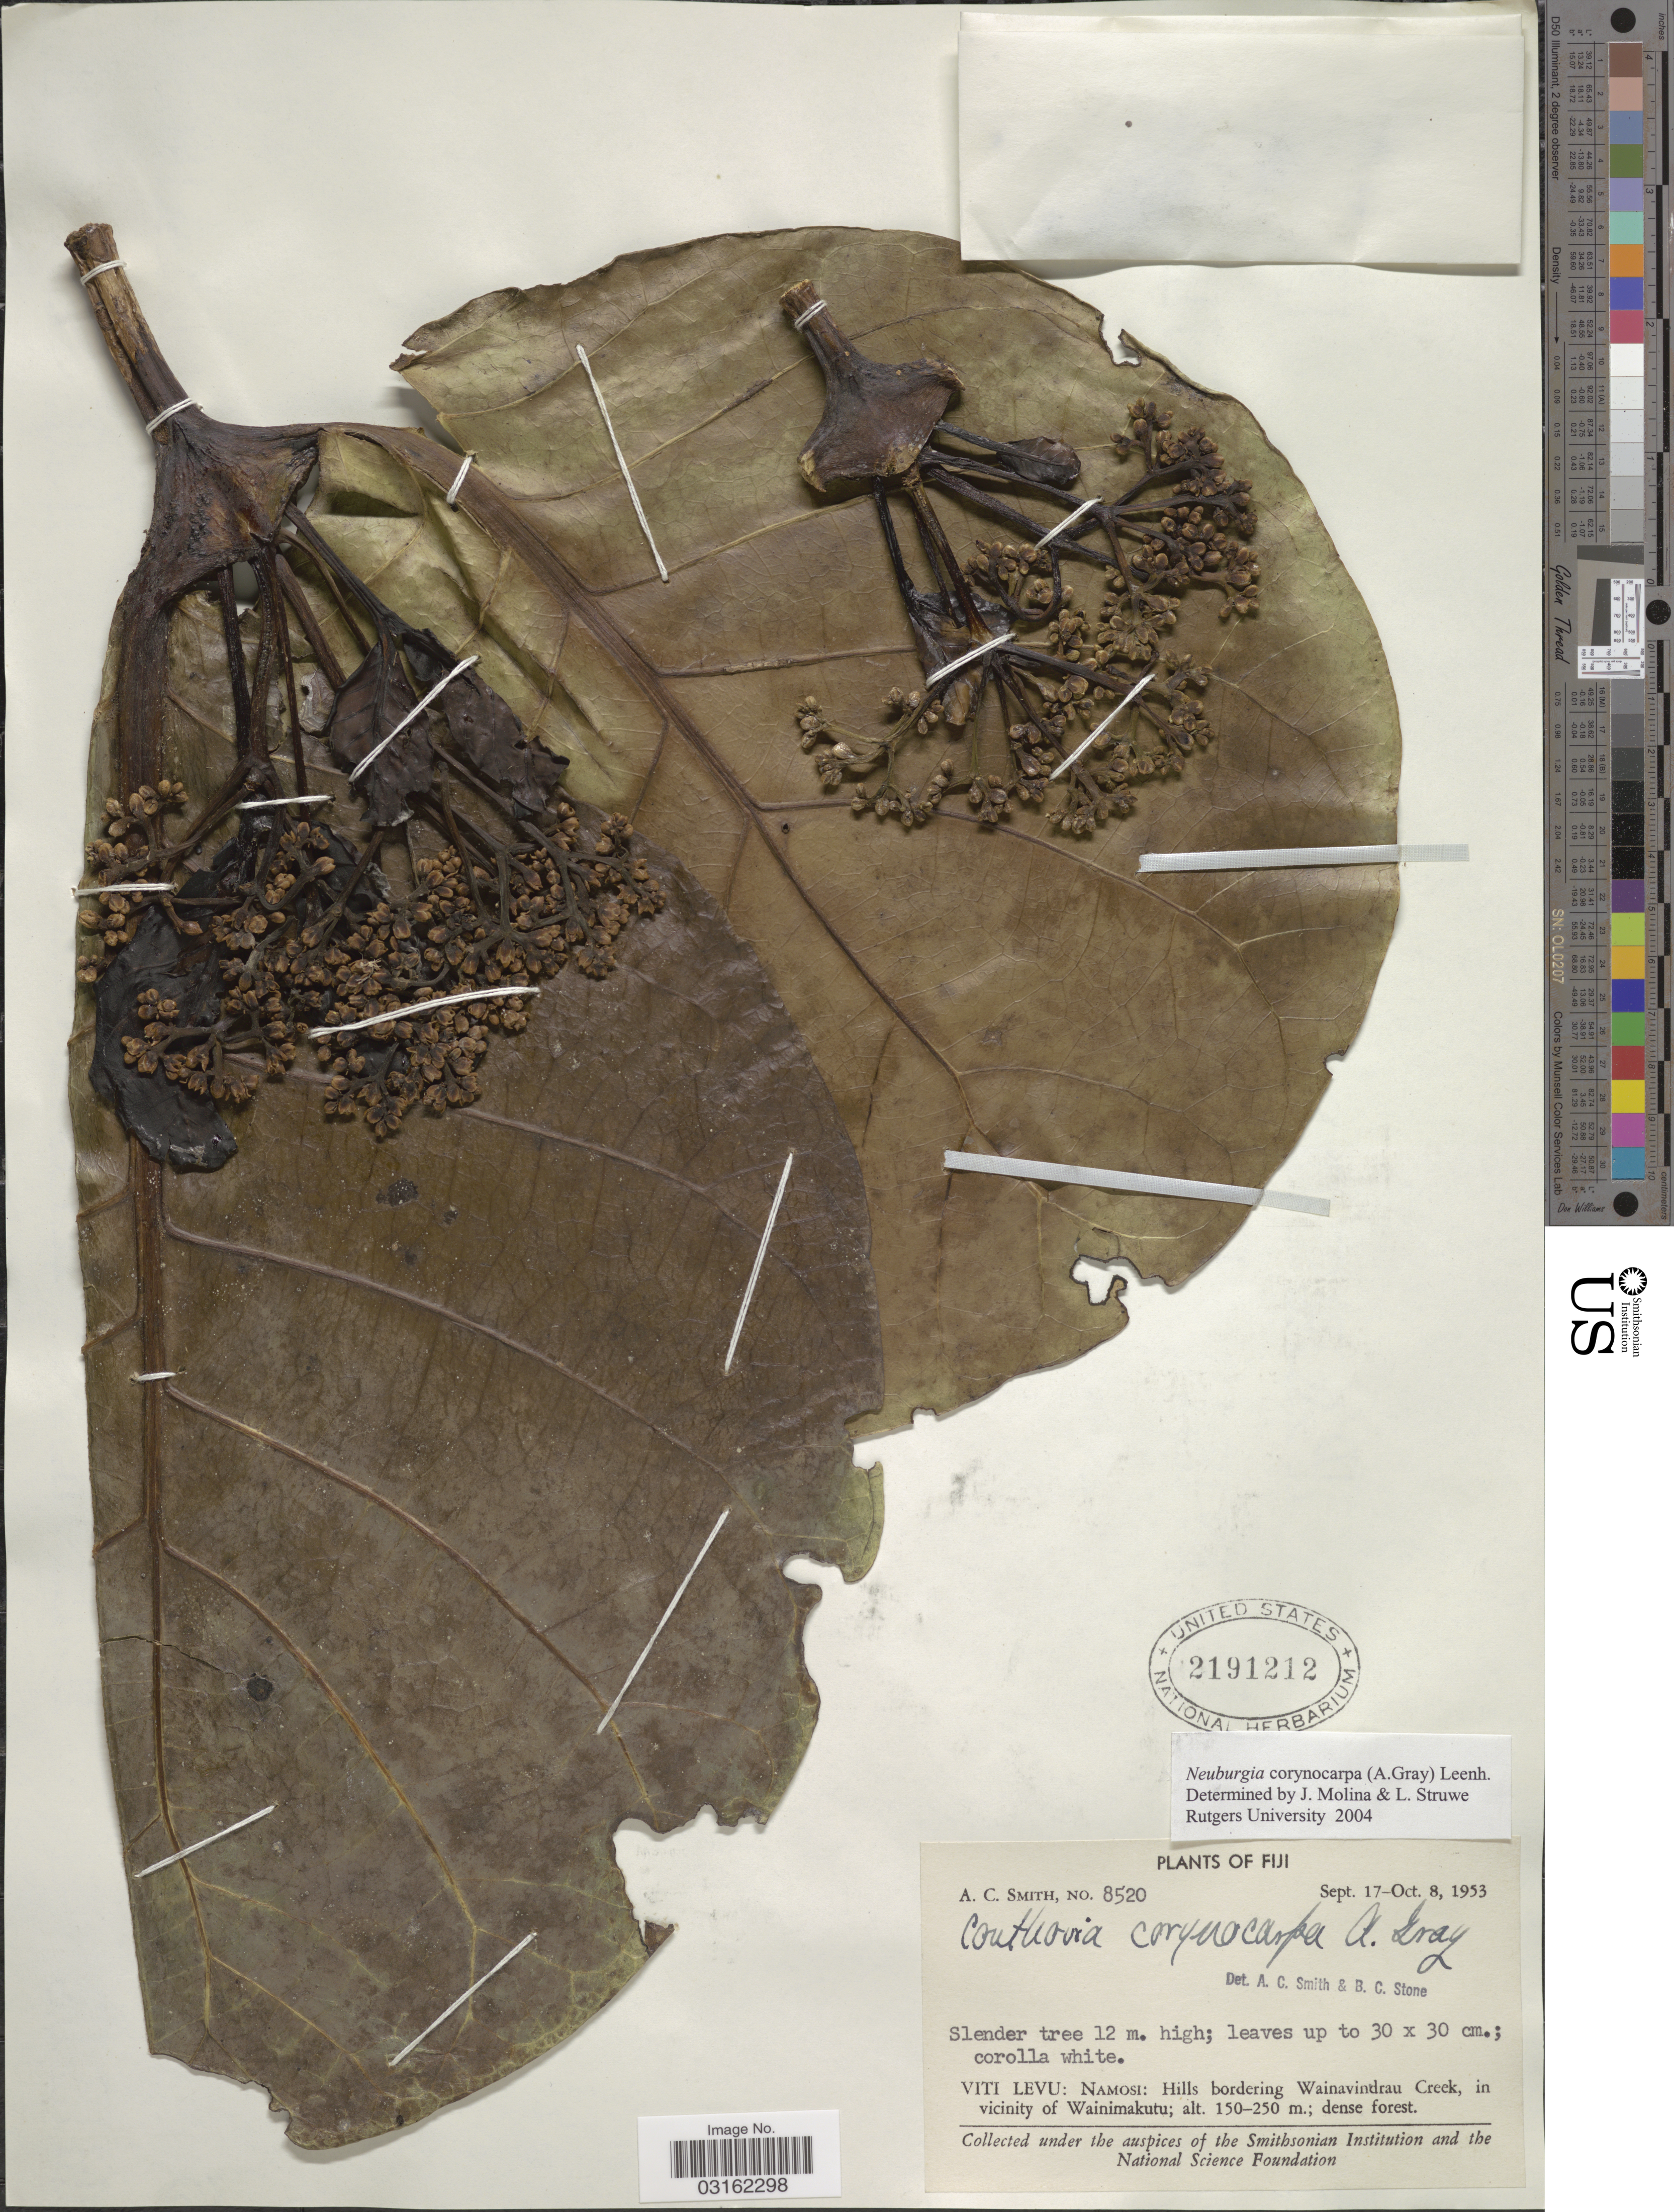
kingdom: Plantae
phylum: Tracheophyta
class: Magnoliopsida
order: Gentianales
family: Loganiaceae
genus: Neuburgia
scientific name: Neuburgia corynocarpa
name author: (A. Gray) Leenh.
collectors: A. C. Smith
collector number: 8520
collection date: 1953-09-17/1953-10-08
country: Fiji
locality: Viti Levu: Namosi: Hills bordering Wainavindrau Creek, in vicinity of Wainimakutu.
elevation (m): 150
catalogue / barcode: US 2191212